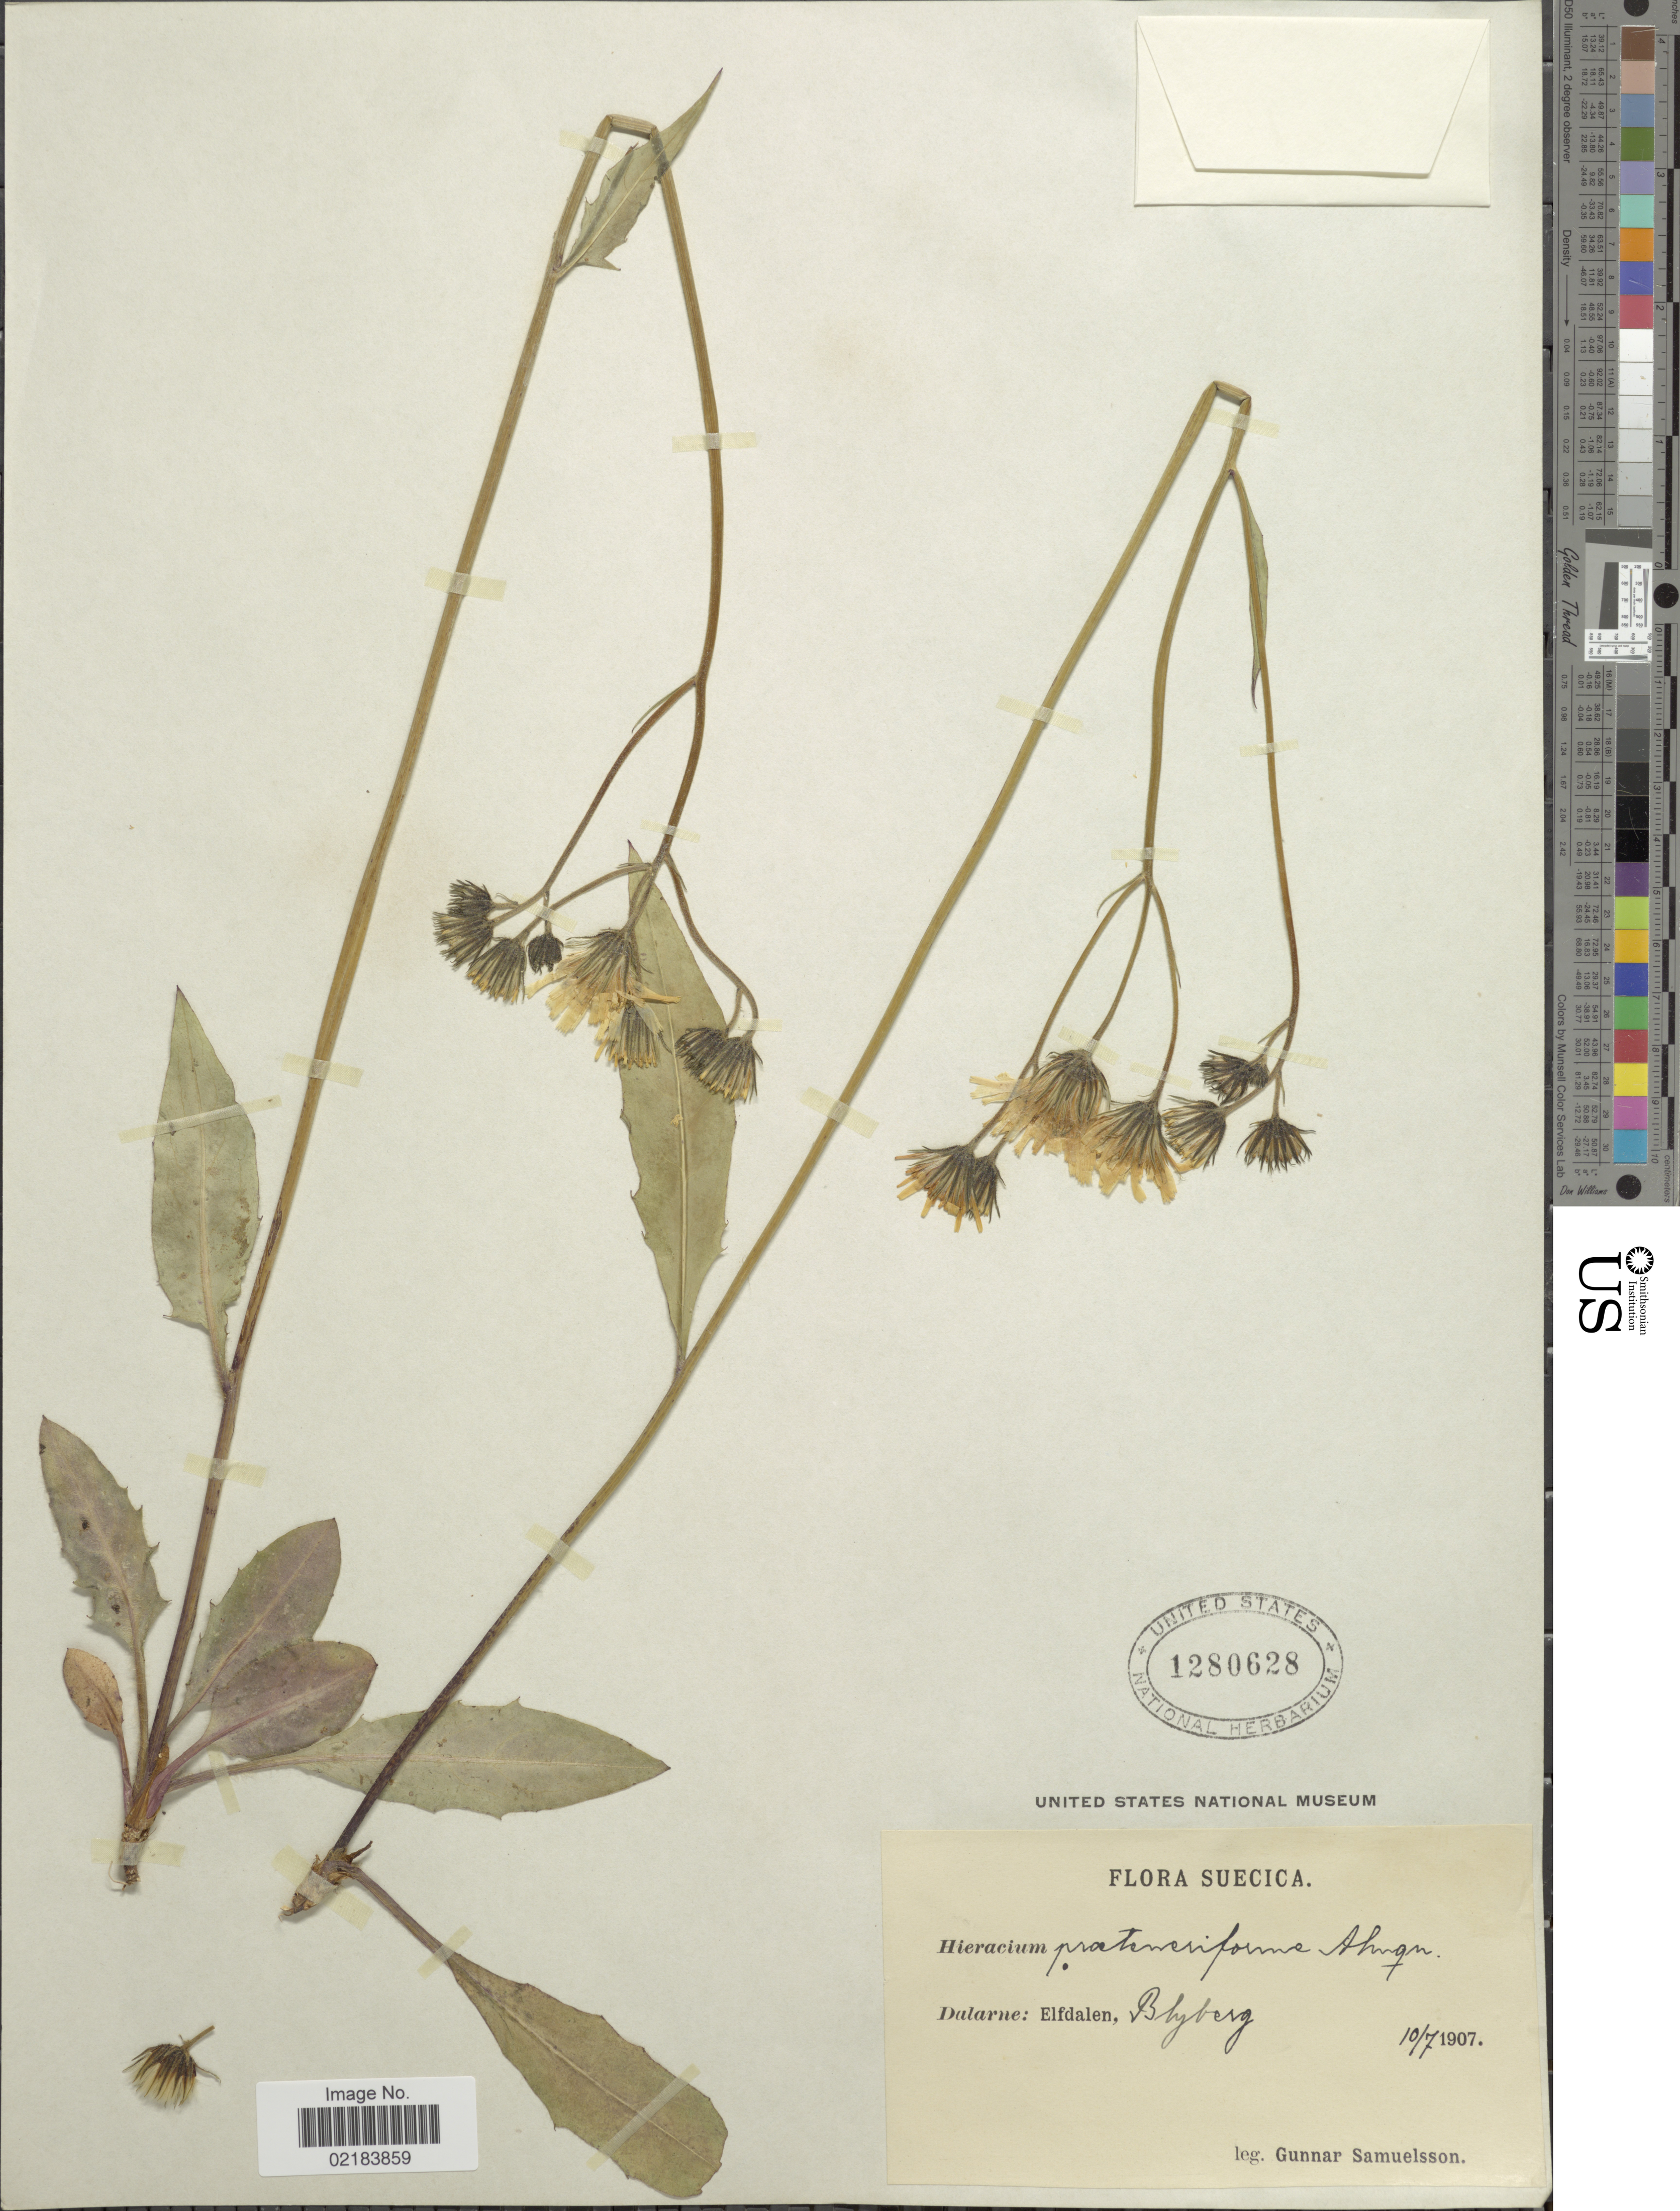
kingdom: Plantae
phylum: Tracheophyta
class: Magnoliopsida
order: Asterales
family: Asteraceae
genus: Hieracium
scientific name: Hieracium pratensiiformis ined.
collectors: G. Samuelsson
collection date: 1907-07-10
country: Sweden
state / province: Dalarna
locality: Elfdalen Blyberg. Suecica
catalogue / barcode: US 1280628